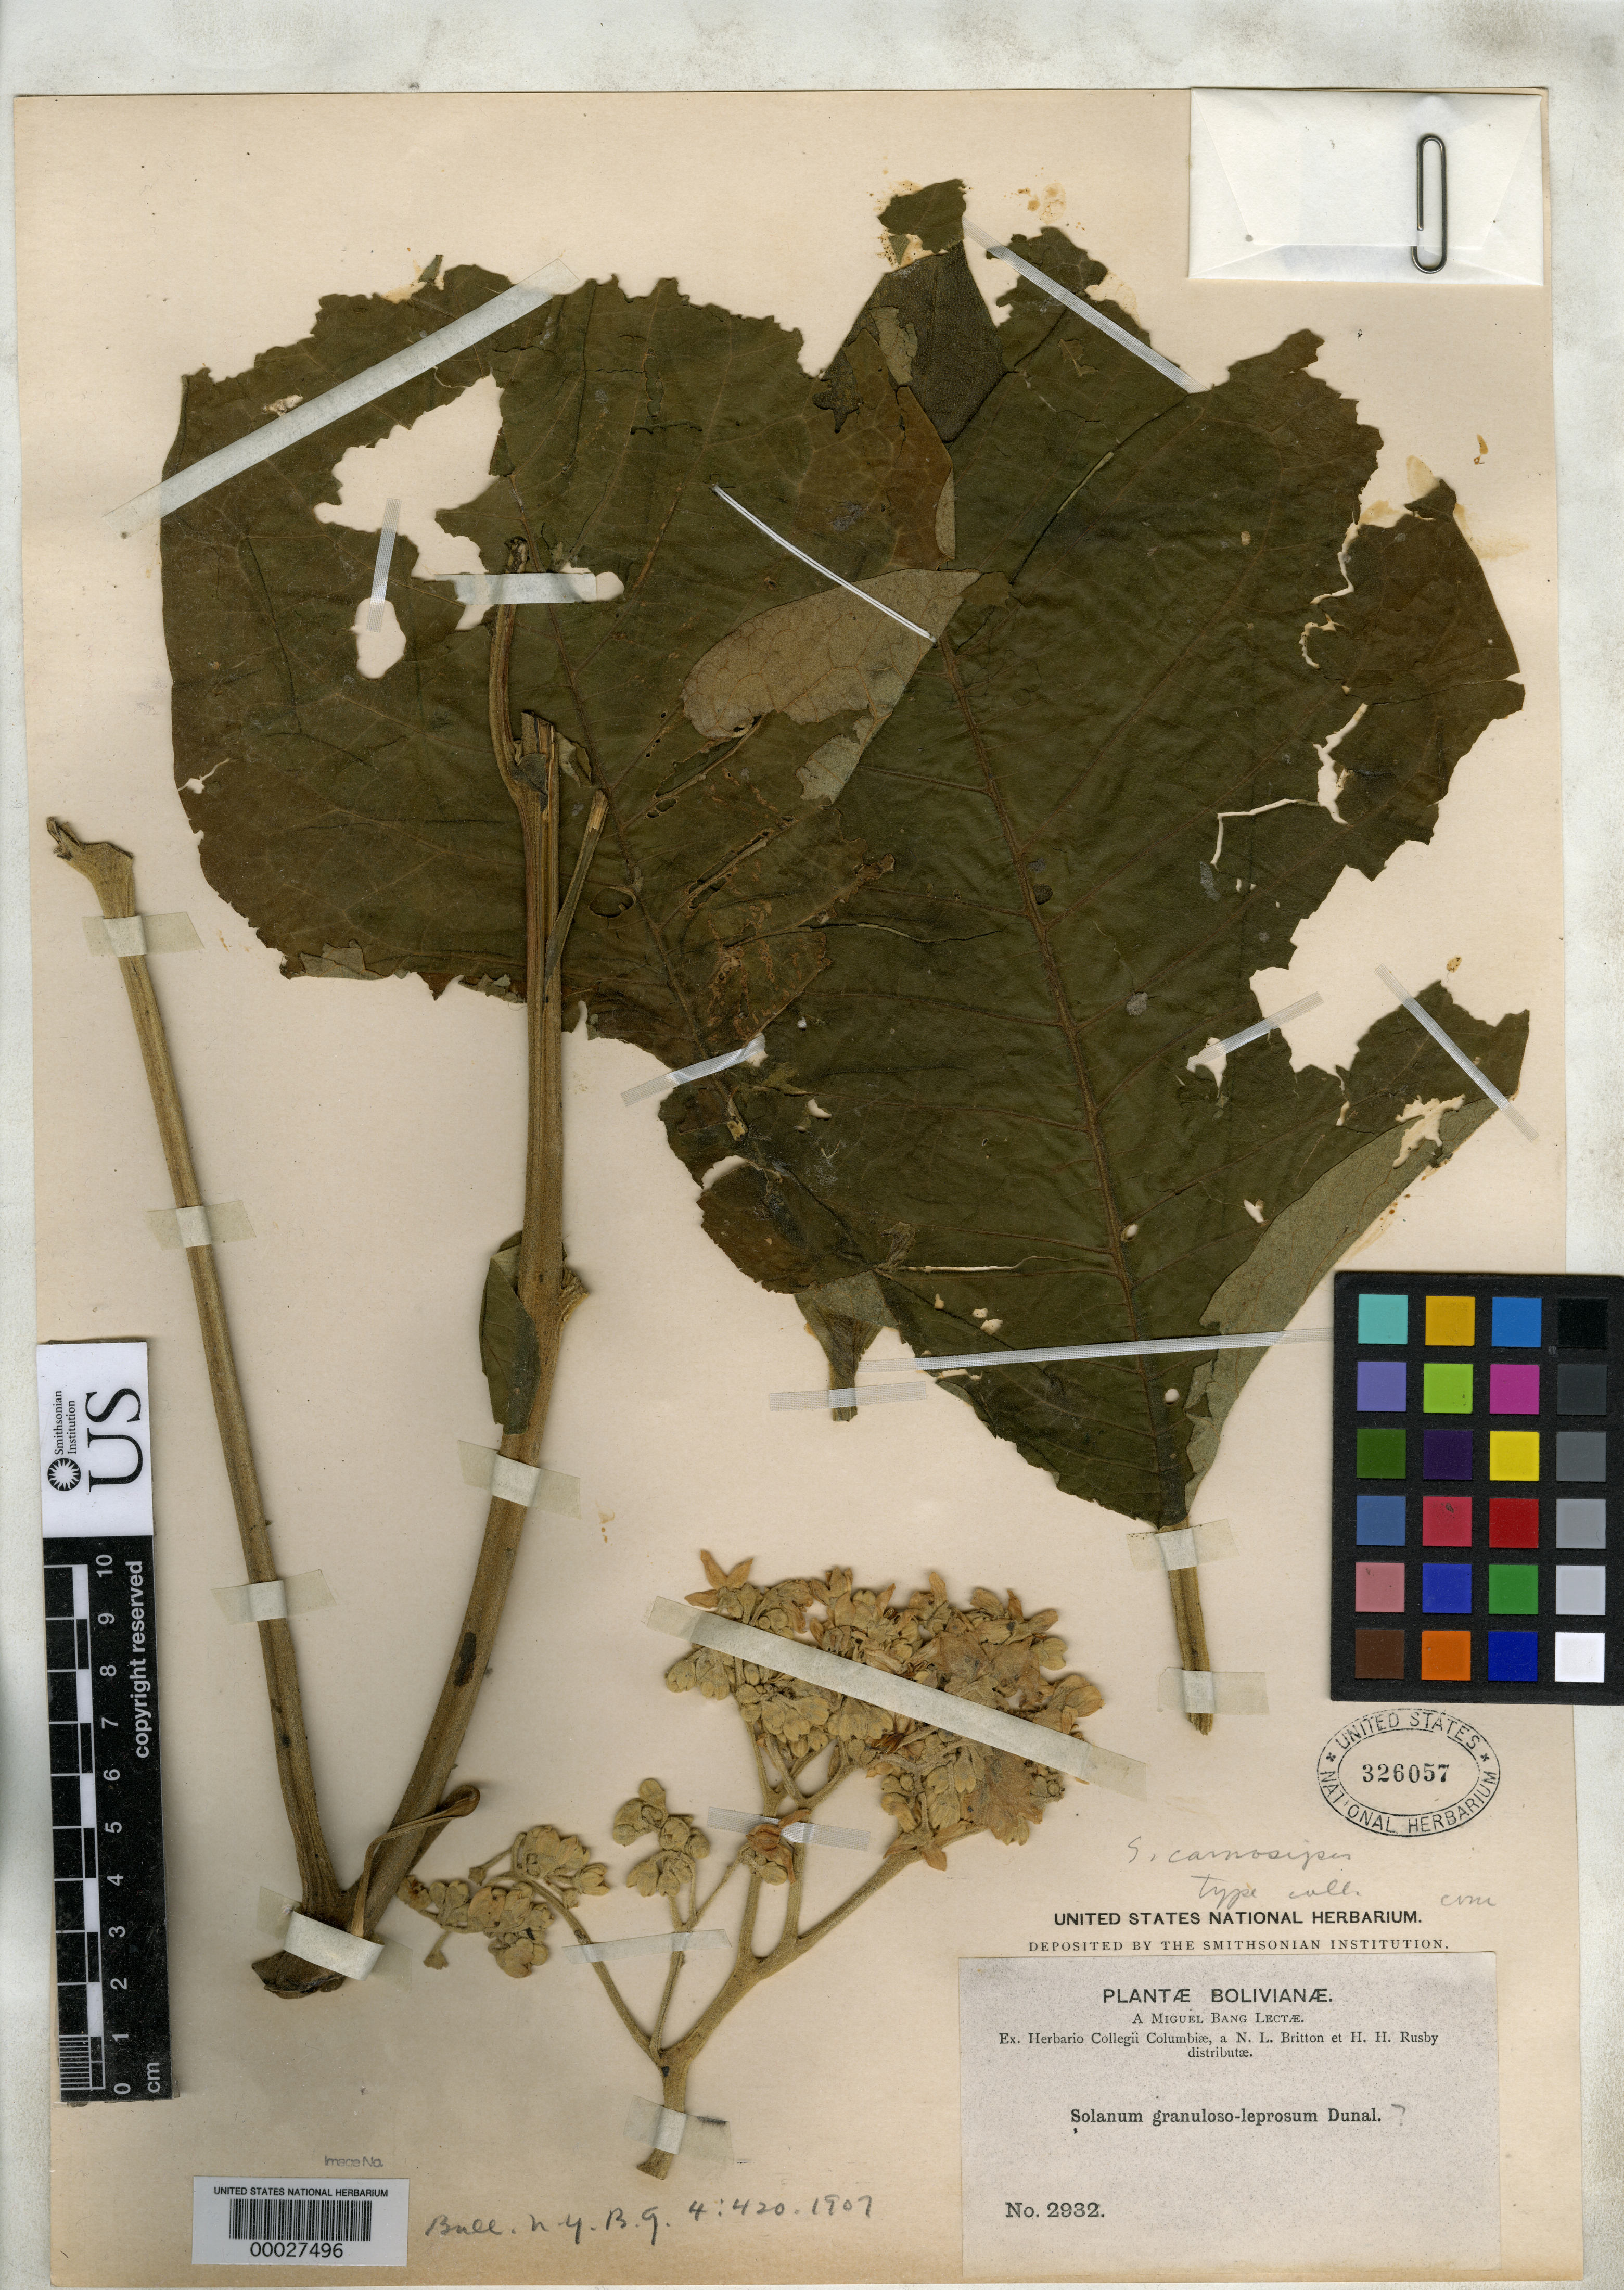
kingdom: Plantae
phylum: Tracheophyta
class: Magnoliopsida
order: Solanales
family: Solanaceae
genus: Solanum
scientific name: Solanum carnosipes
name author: Rusby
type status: Isotype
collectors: M. Bang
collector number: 2932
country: Bolivia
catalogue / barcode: US 326057